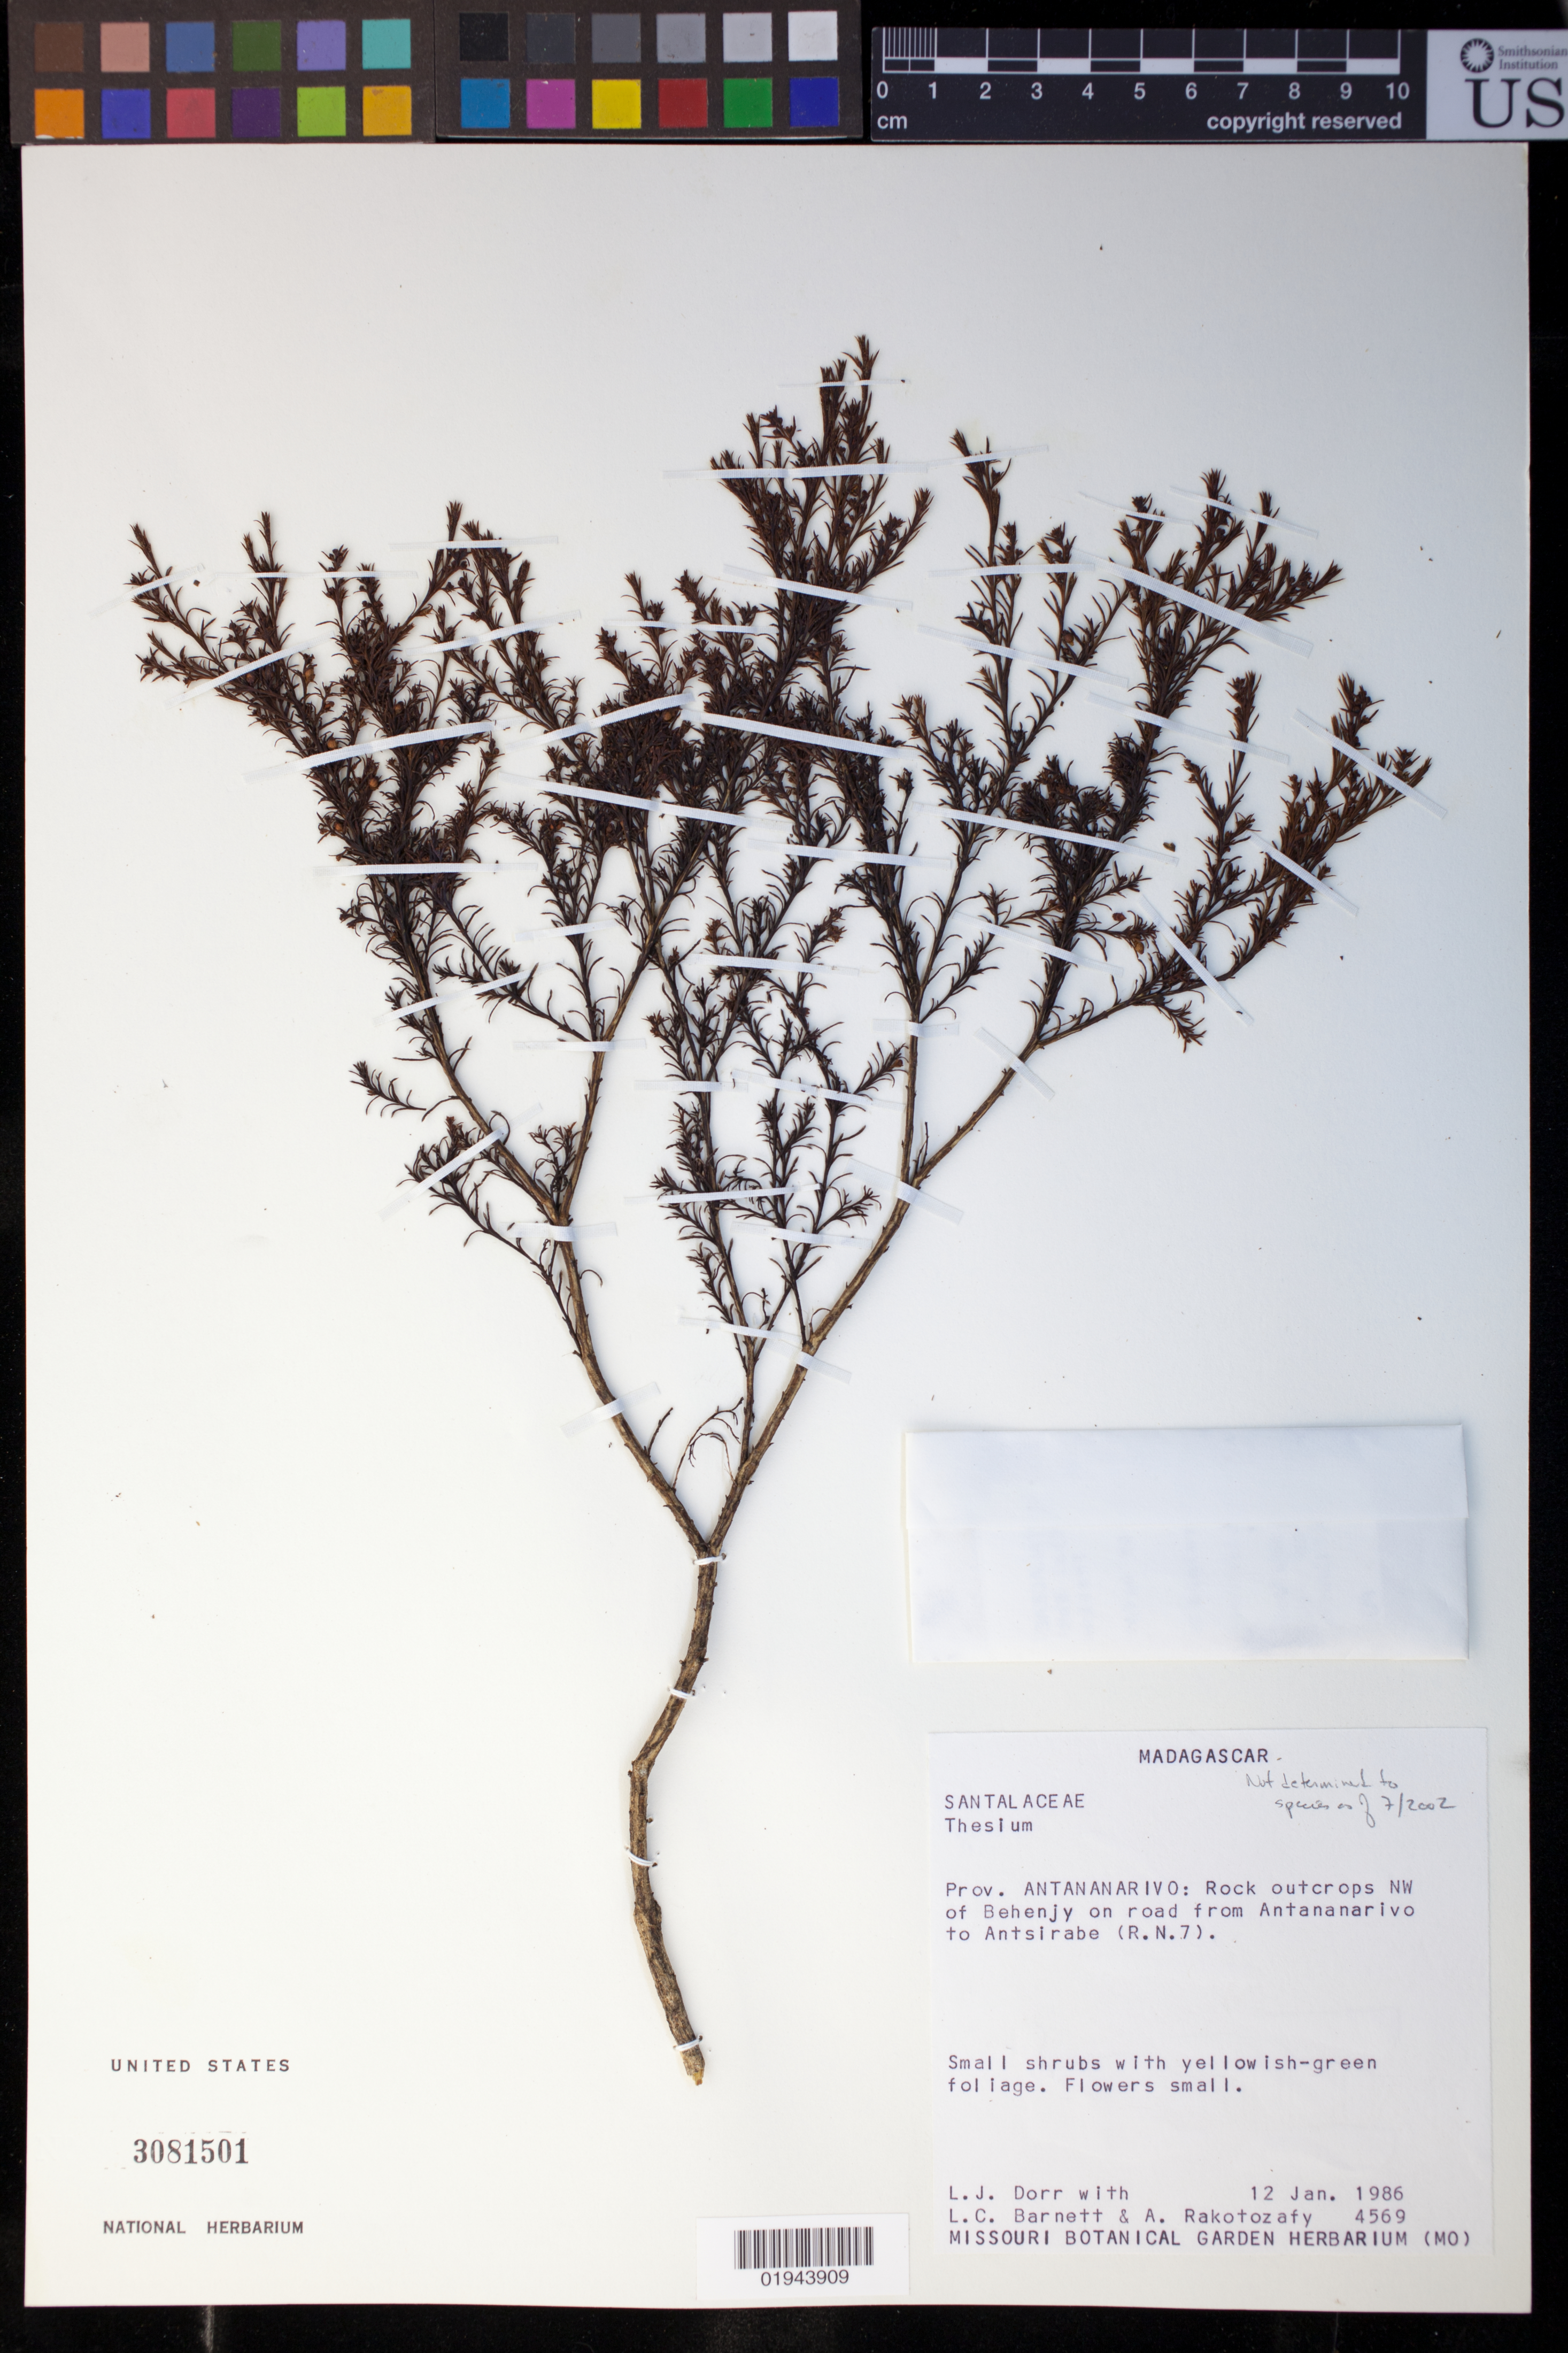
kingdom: Plantae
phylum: Tracheophyta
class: Magnoliopsida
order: Santalales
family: Thesiaceae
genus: Thesium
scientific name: Thesium sp.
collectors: L. J. Dorr, L. C. Barnett & A. Rakotozafy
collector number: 4569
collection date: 1986-01-12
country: Madagascar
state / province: Analamanga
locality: Prov. Antananarivo: Rock outcrops NW of Behenjy on road from Antananarivo to Antsirabe (R.N.7)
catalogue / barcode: US 3081501